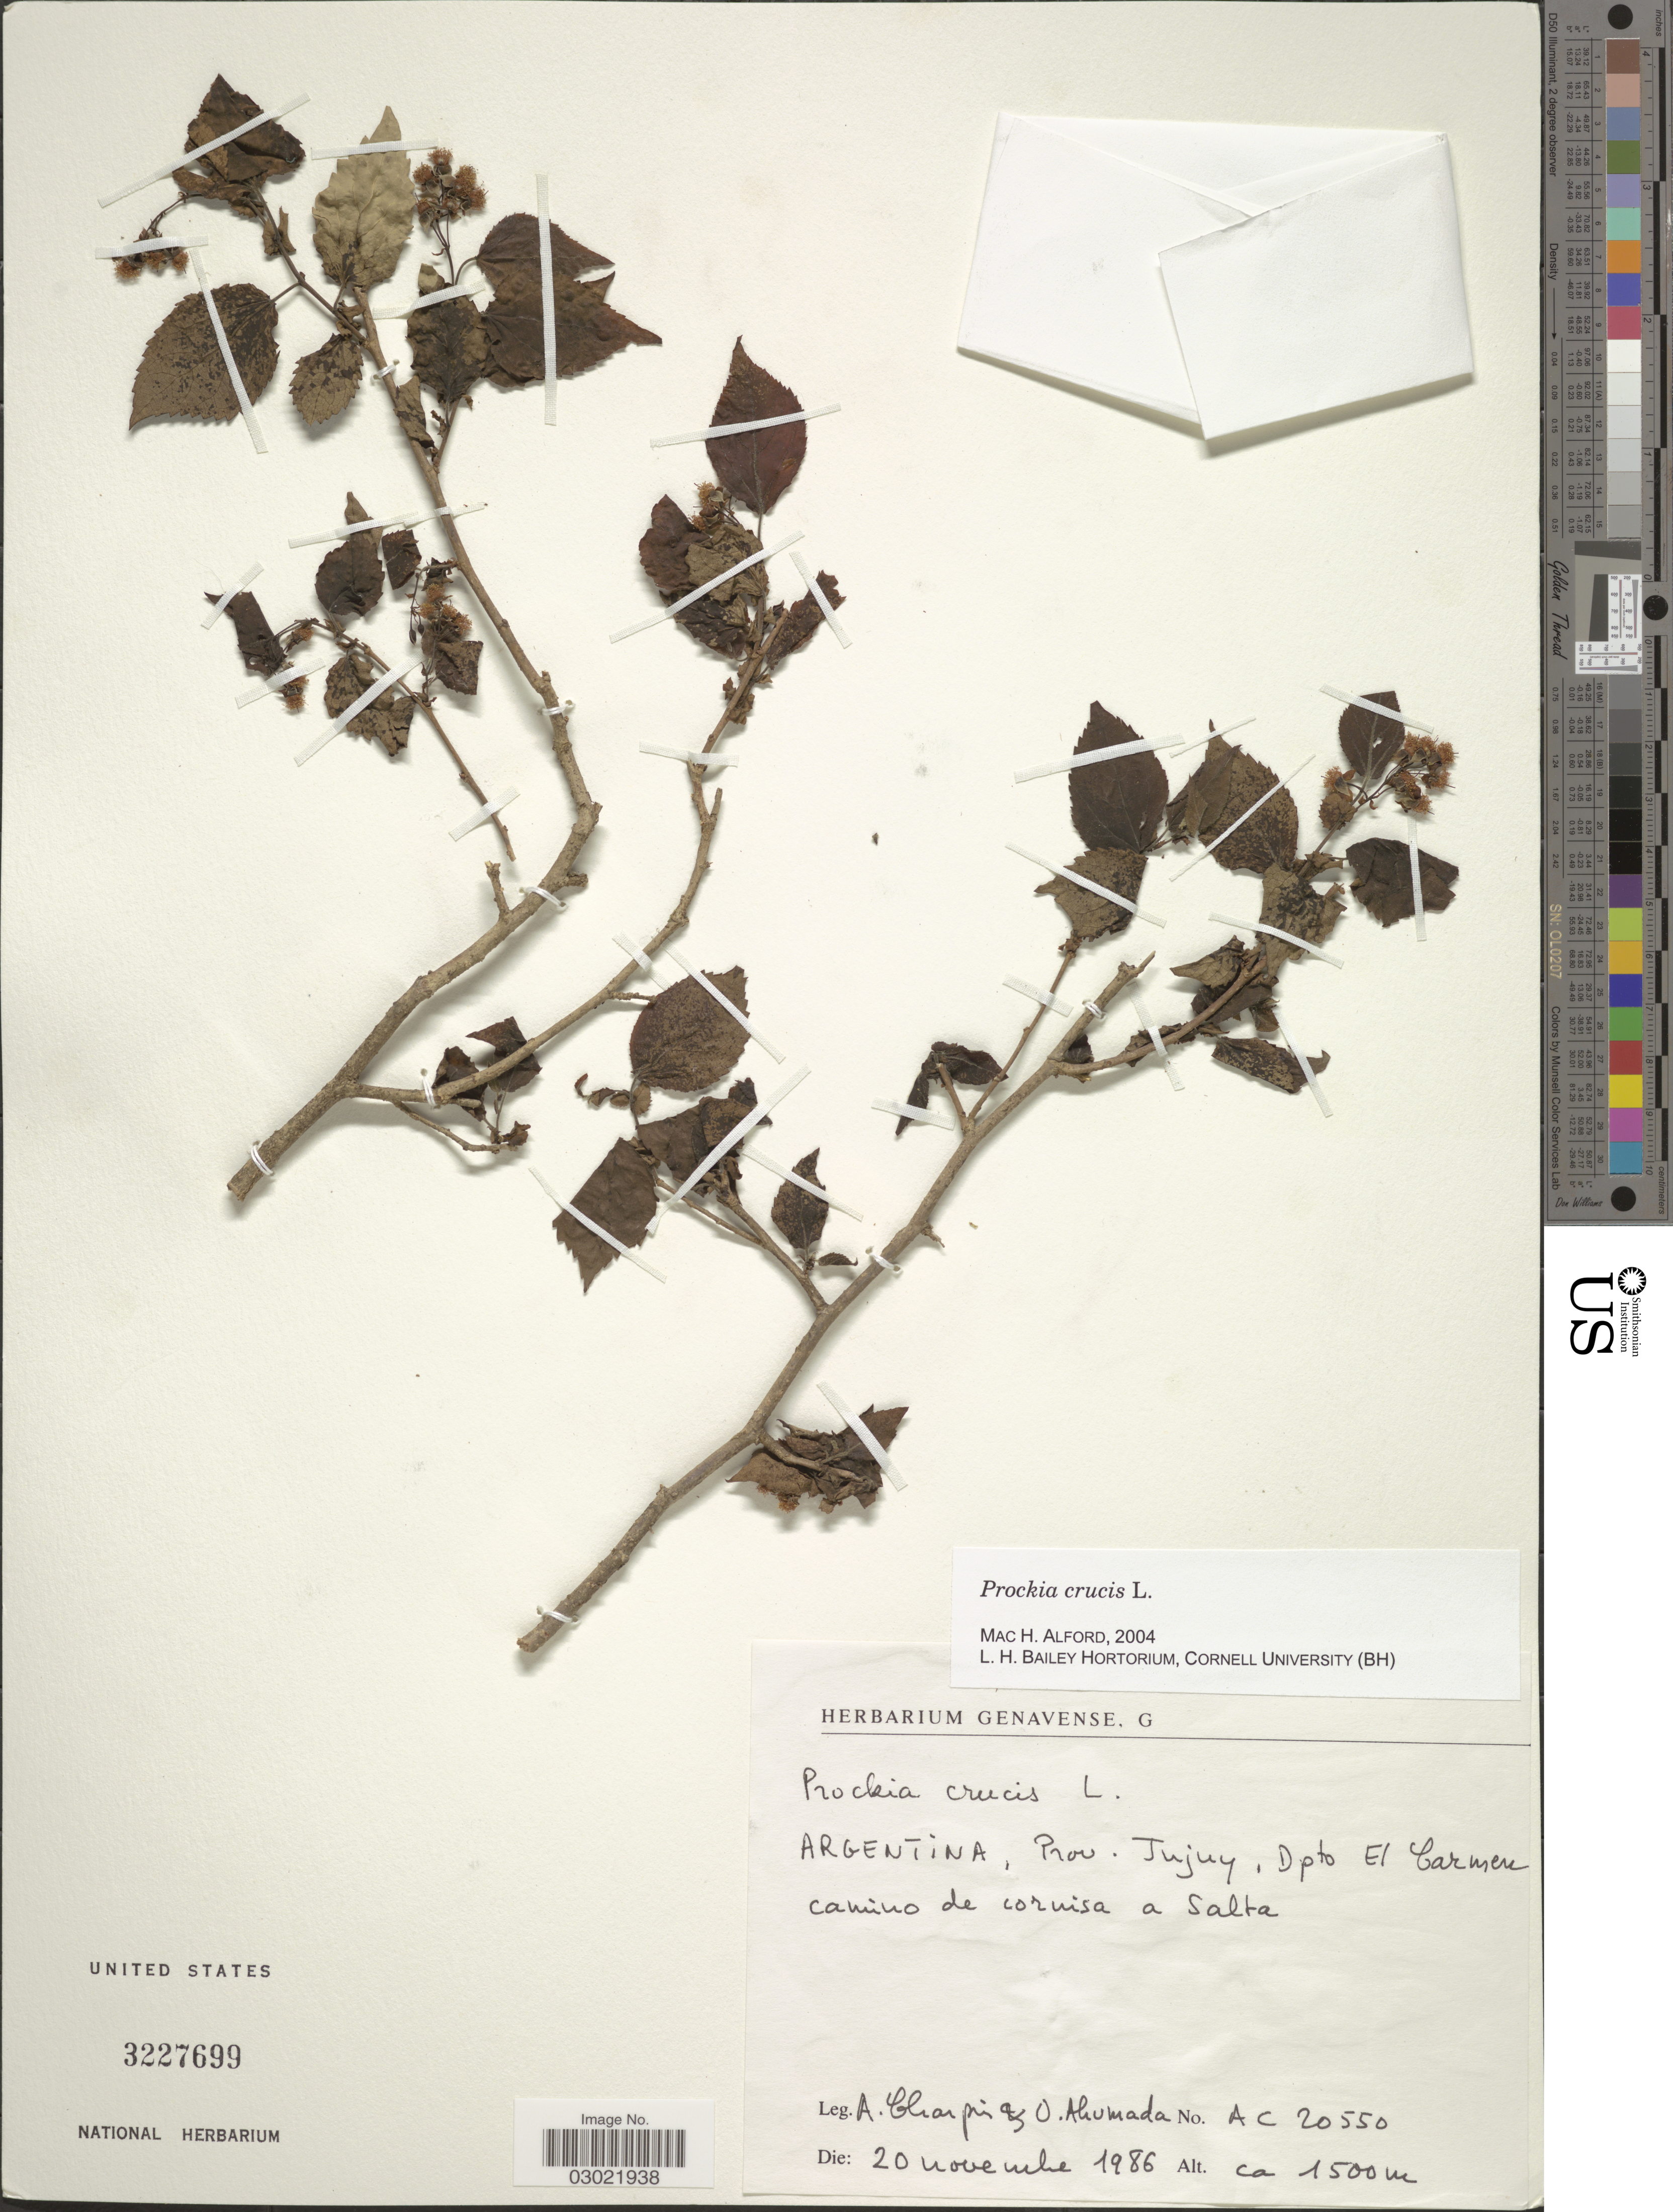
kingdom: Plantae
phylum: Tracheophyta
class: Magnoliopsida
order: Malpighiales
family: Salicaceae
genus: Prockia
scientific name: Prockia crucis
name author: P. Browne ex L.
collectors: A. Charpin & O. Ahumada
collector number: AC 20550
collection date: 1986-11-20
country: Argentina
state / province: Jujuy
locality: Dpto. El Carmen. Camino de cornisa a Salta.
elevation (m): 1500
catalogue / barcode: US 3227699